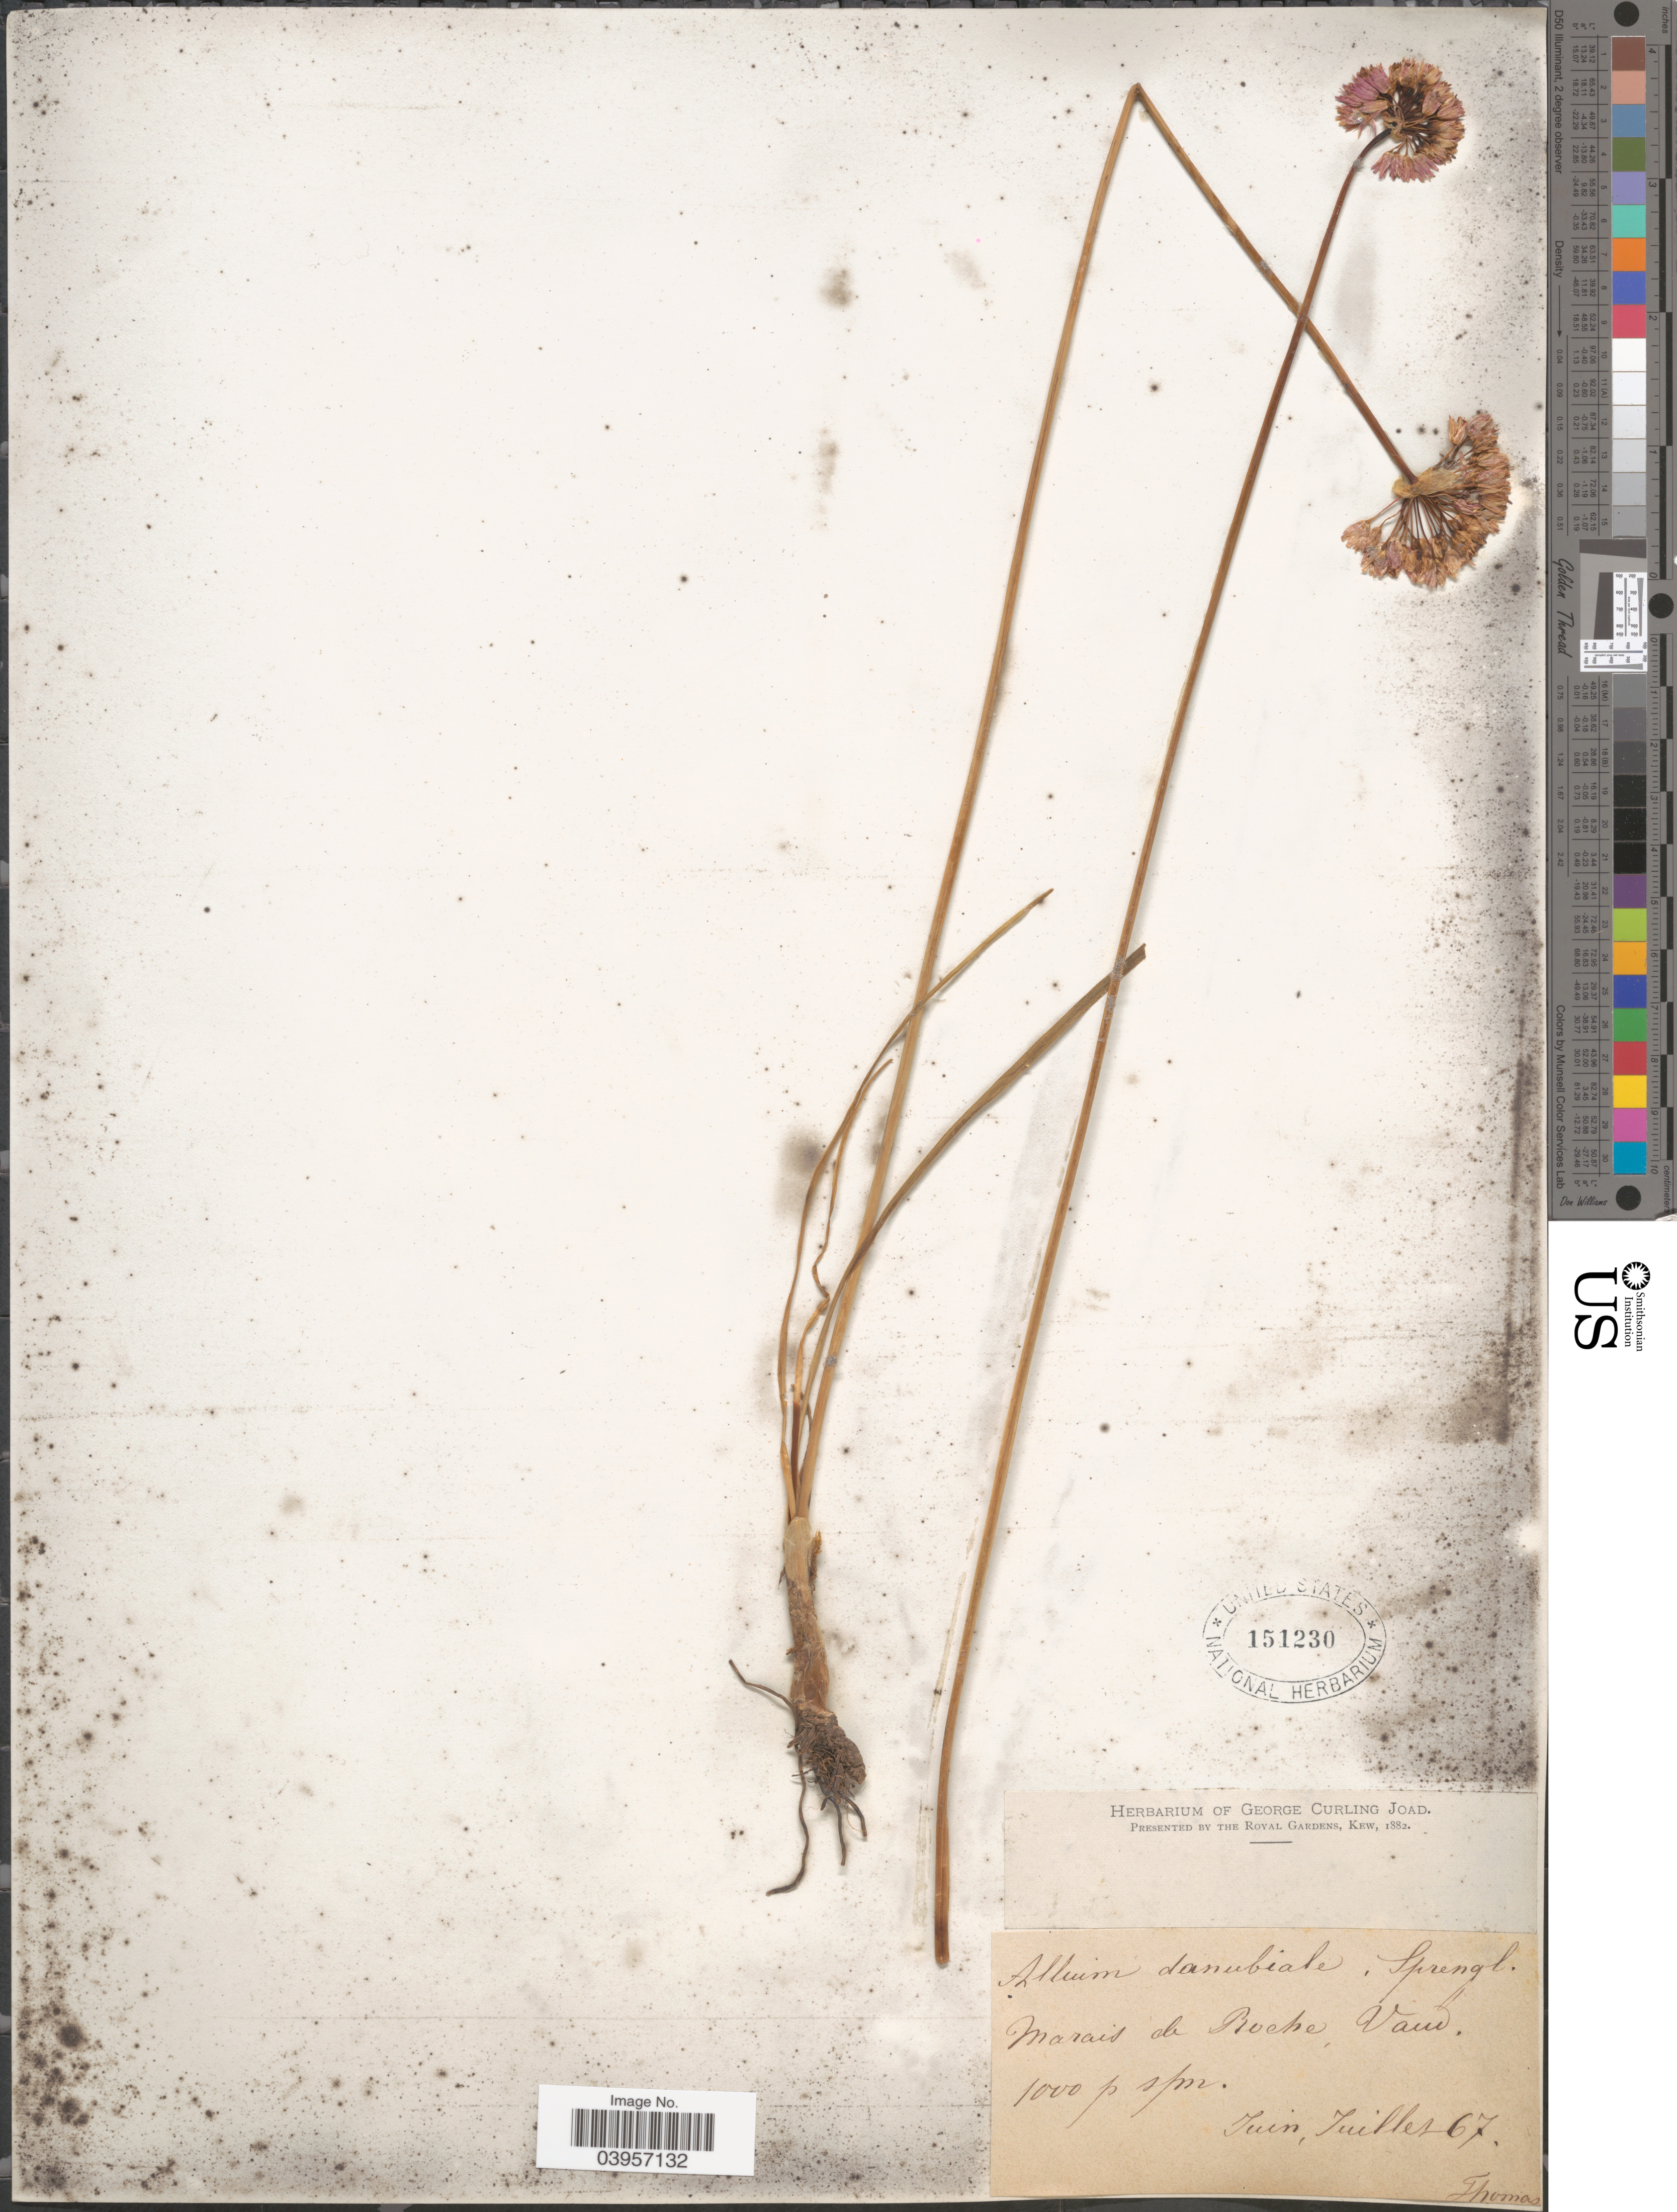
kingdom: Plantae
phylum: Tracheophyta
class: Liliopsida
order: Asparagales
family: Amaryllidaceae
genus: Allium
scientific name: Allium danubiale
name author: Spreng.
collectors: Thomas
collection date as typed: Transcribed d/m/y: /6/67 to /7/67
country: Switzerland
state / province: Vaud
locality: Marais de Roche.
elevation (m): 1000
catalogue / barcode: US 151230